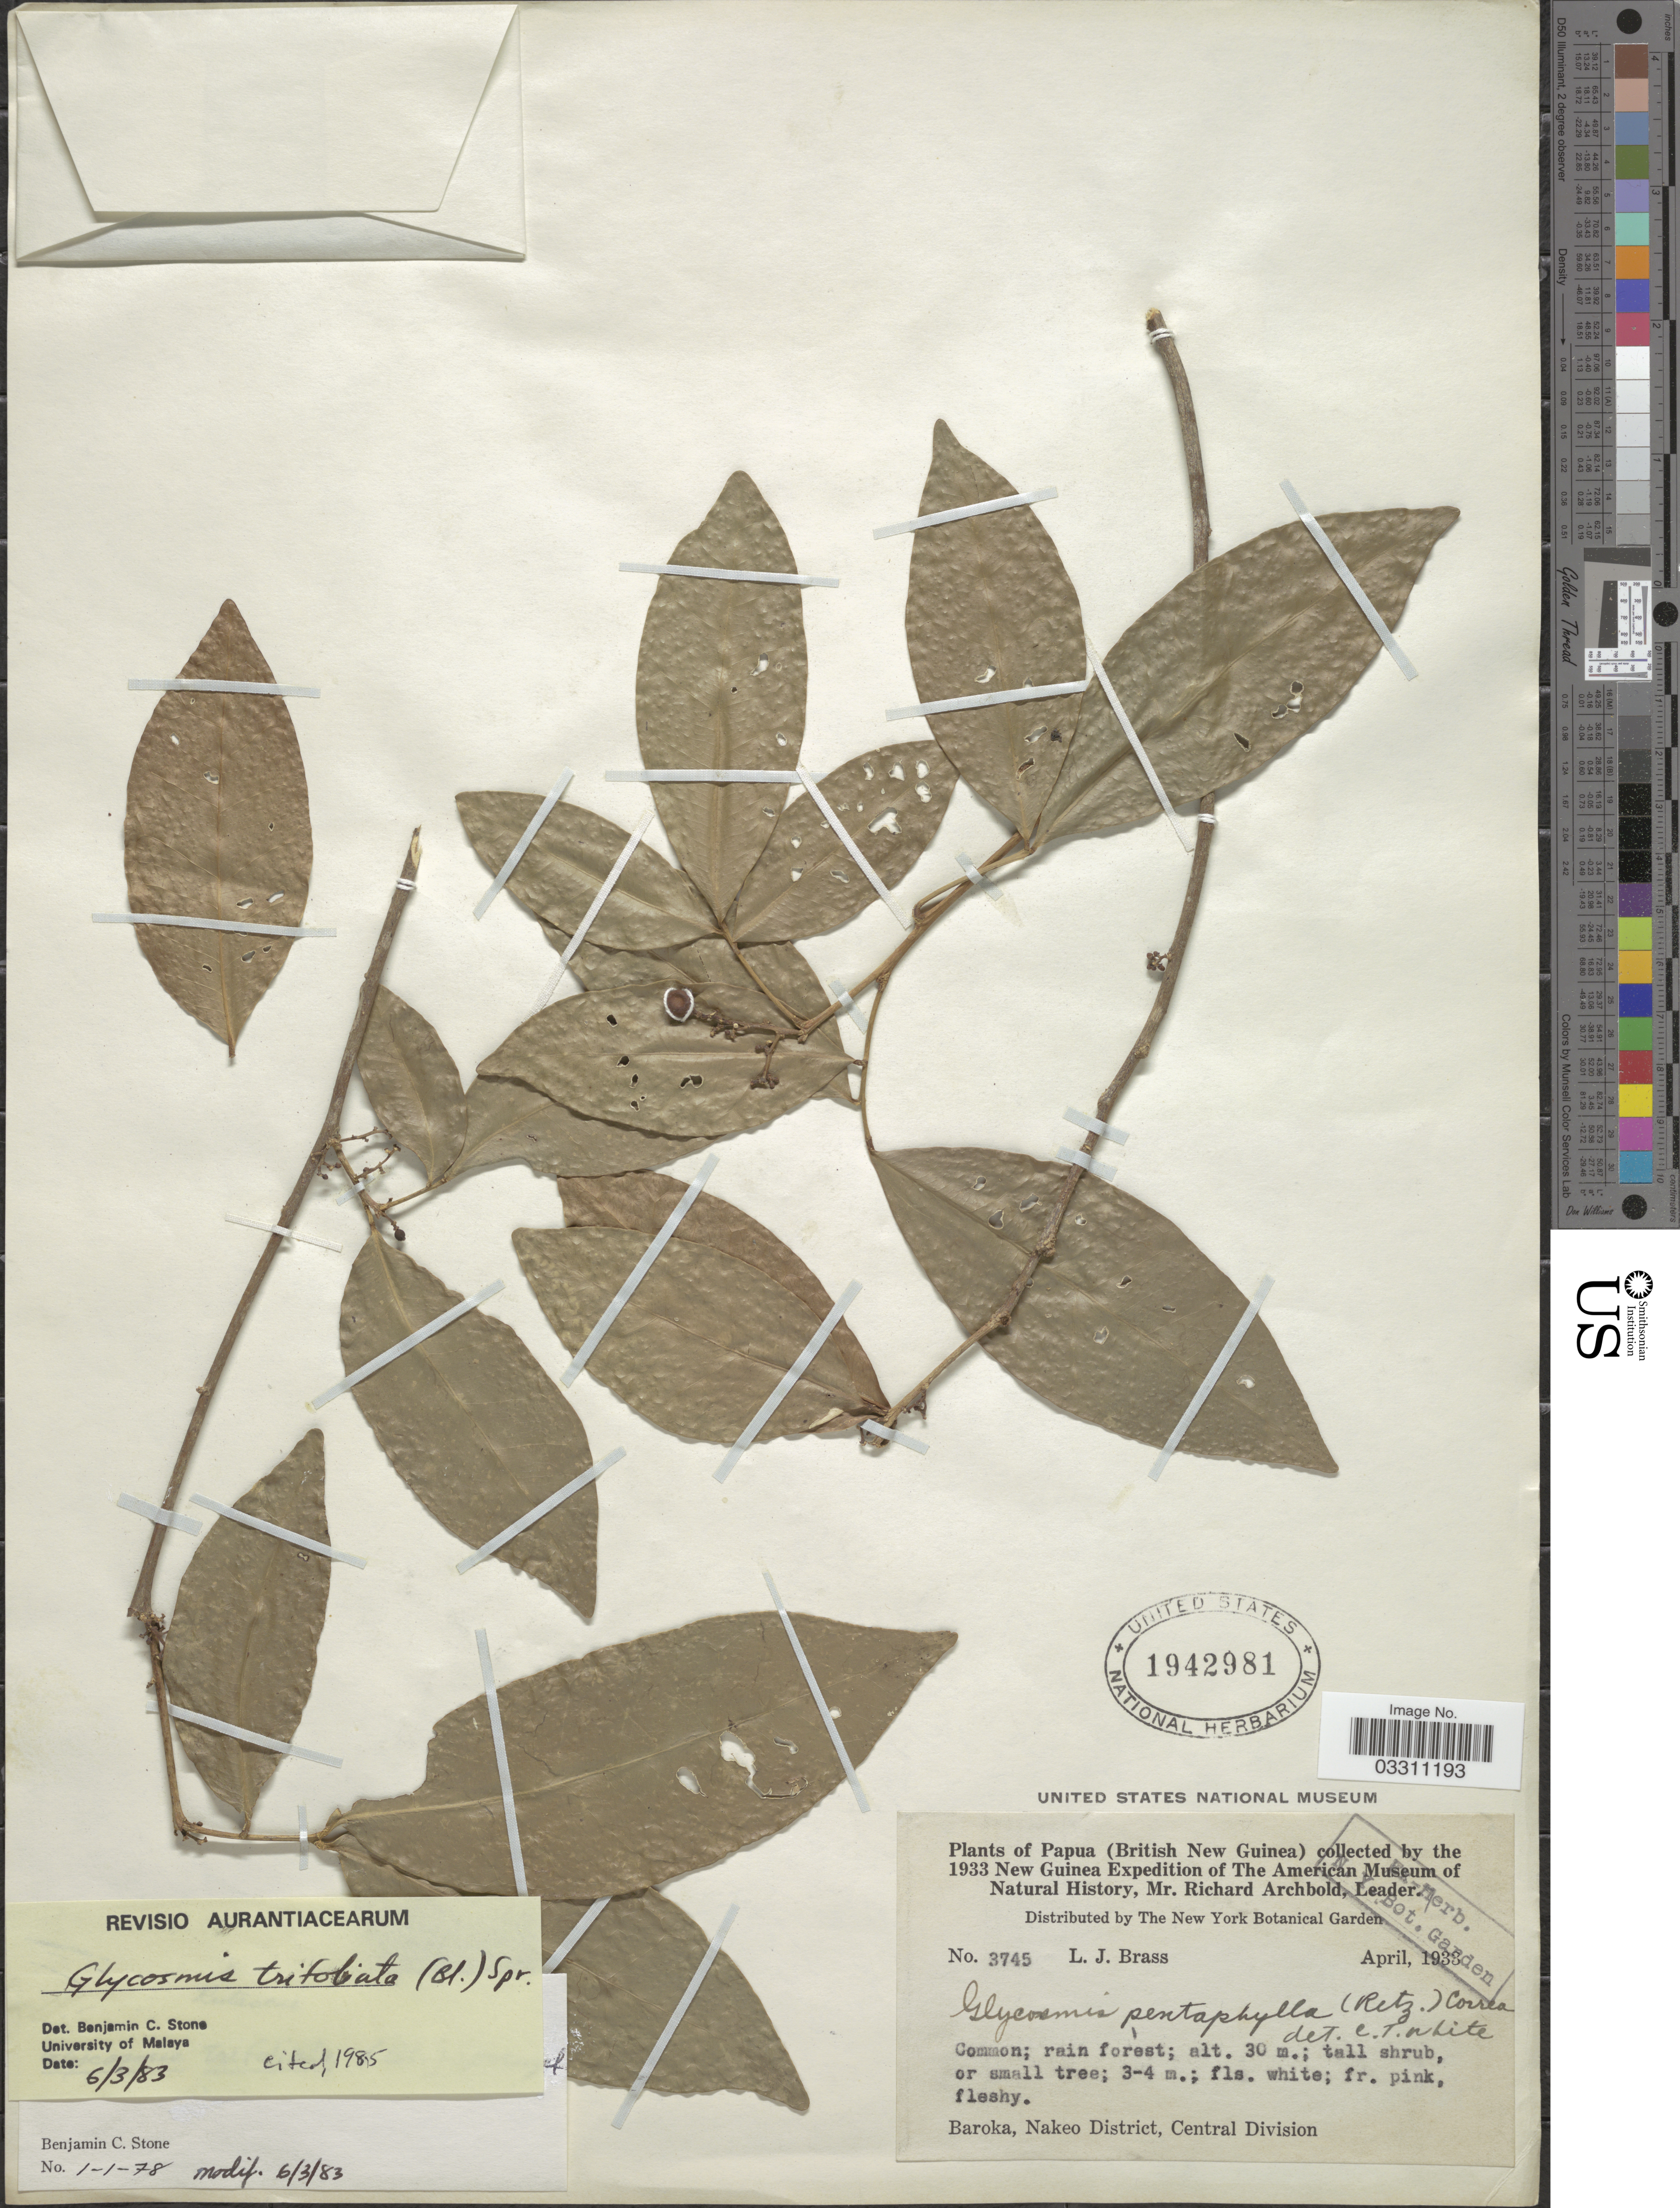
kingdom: Plantae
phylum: Tracheophyta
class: Magnoliopsida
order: Sapindales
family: Rutaceae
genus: Glycosmis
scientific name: Glycosmis trifoliata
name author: (Blume) Spreng.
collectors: L. J. Brass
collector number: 3745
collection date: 1933-04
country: Papua New Guinea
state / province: Central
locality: Papua (British New Guinea). Baroka, Nakeo District, Central Division.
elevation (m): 30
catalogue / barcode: US 1942981